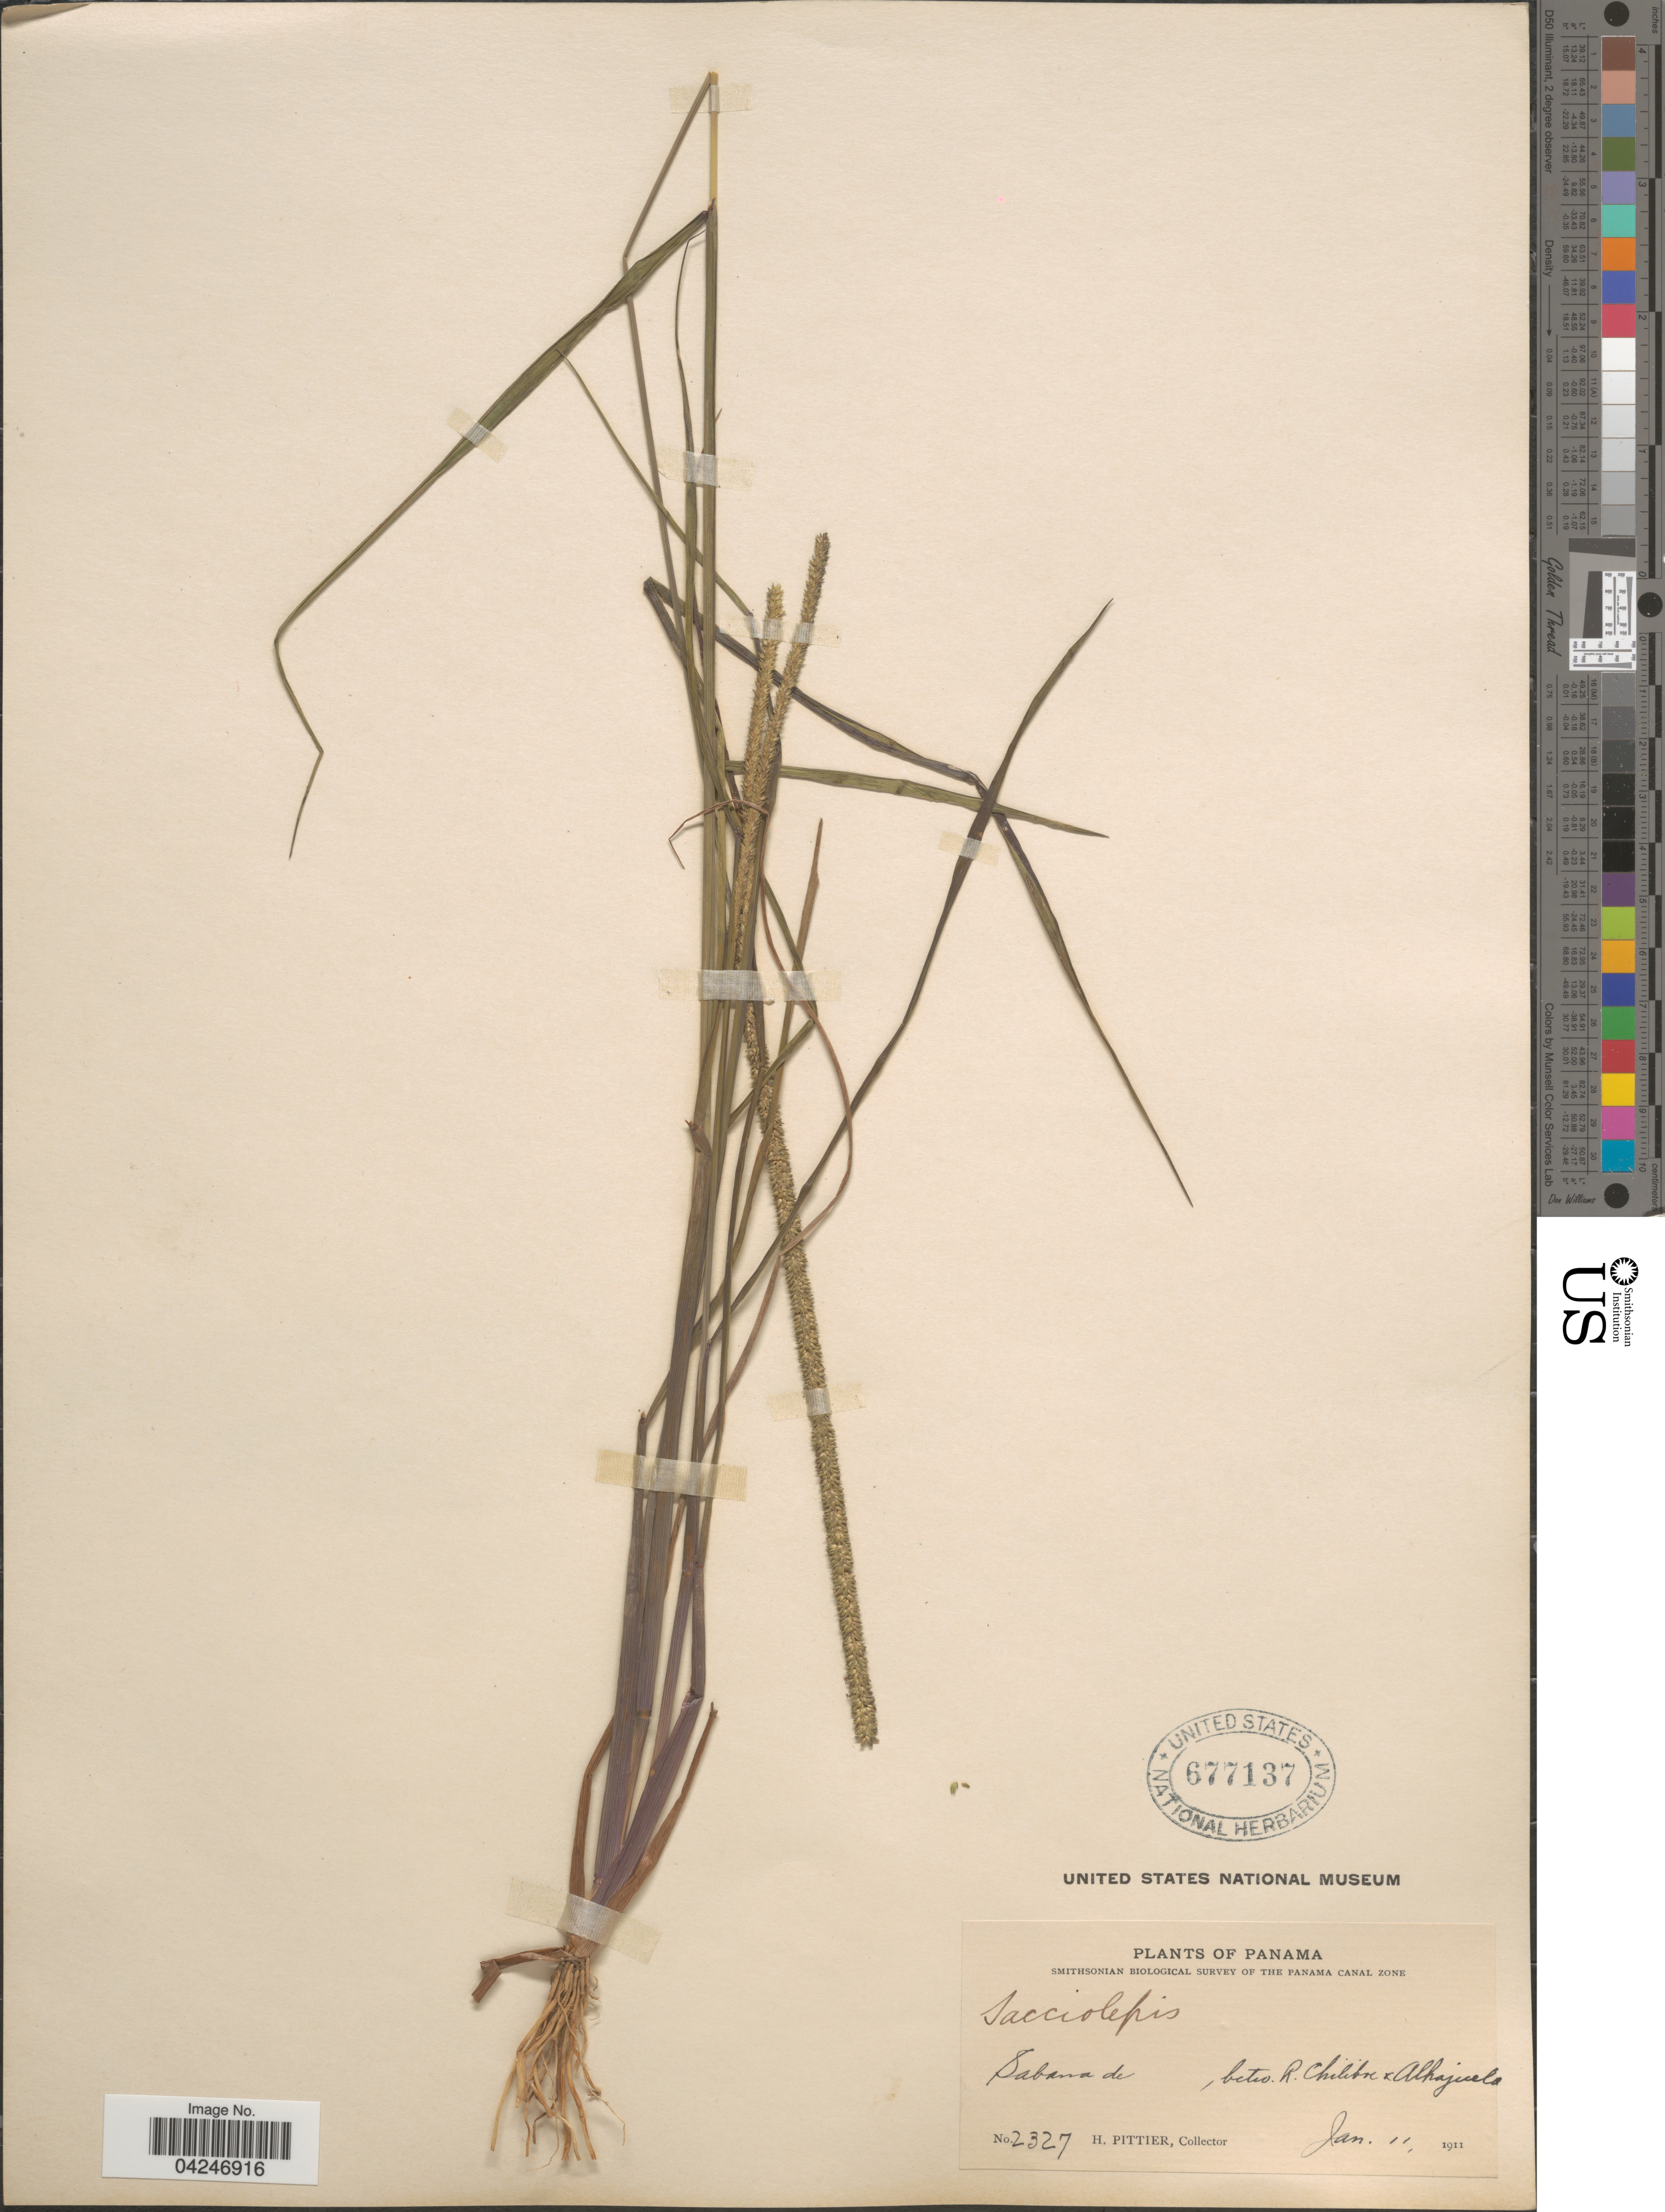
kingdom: Plantae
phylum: Tracheophyta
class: Liliopsida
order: Poales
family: Poaceae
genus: Sacciolepis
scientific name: Sacciolepis myuros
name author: (Lam.) Chase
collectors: H. F. Pittier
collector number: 2327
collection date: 1911-01-11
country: Panama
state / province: Colón / Panamá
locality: Smithsonian Biological Survey Of The Panama Canal Zone. Sabana de, betw R. Chilibre + Alhajuela.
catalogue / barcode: US 677137